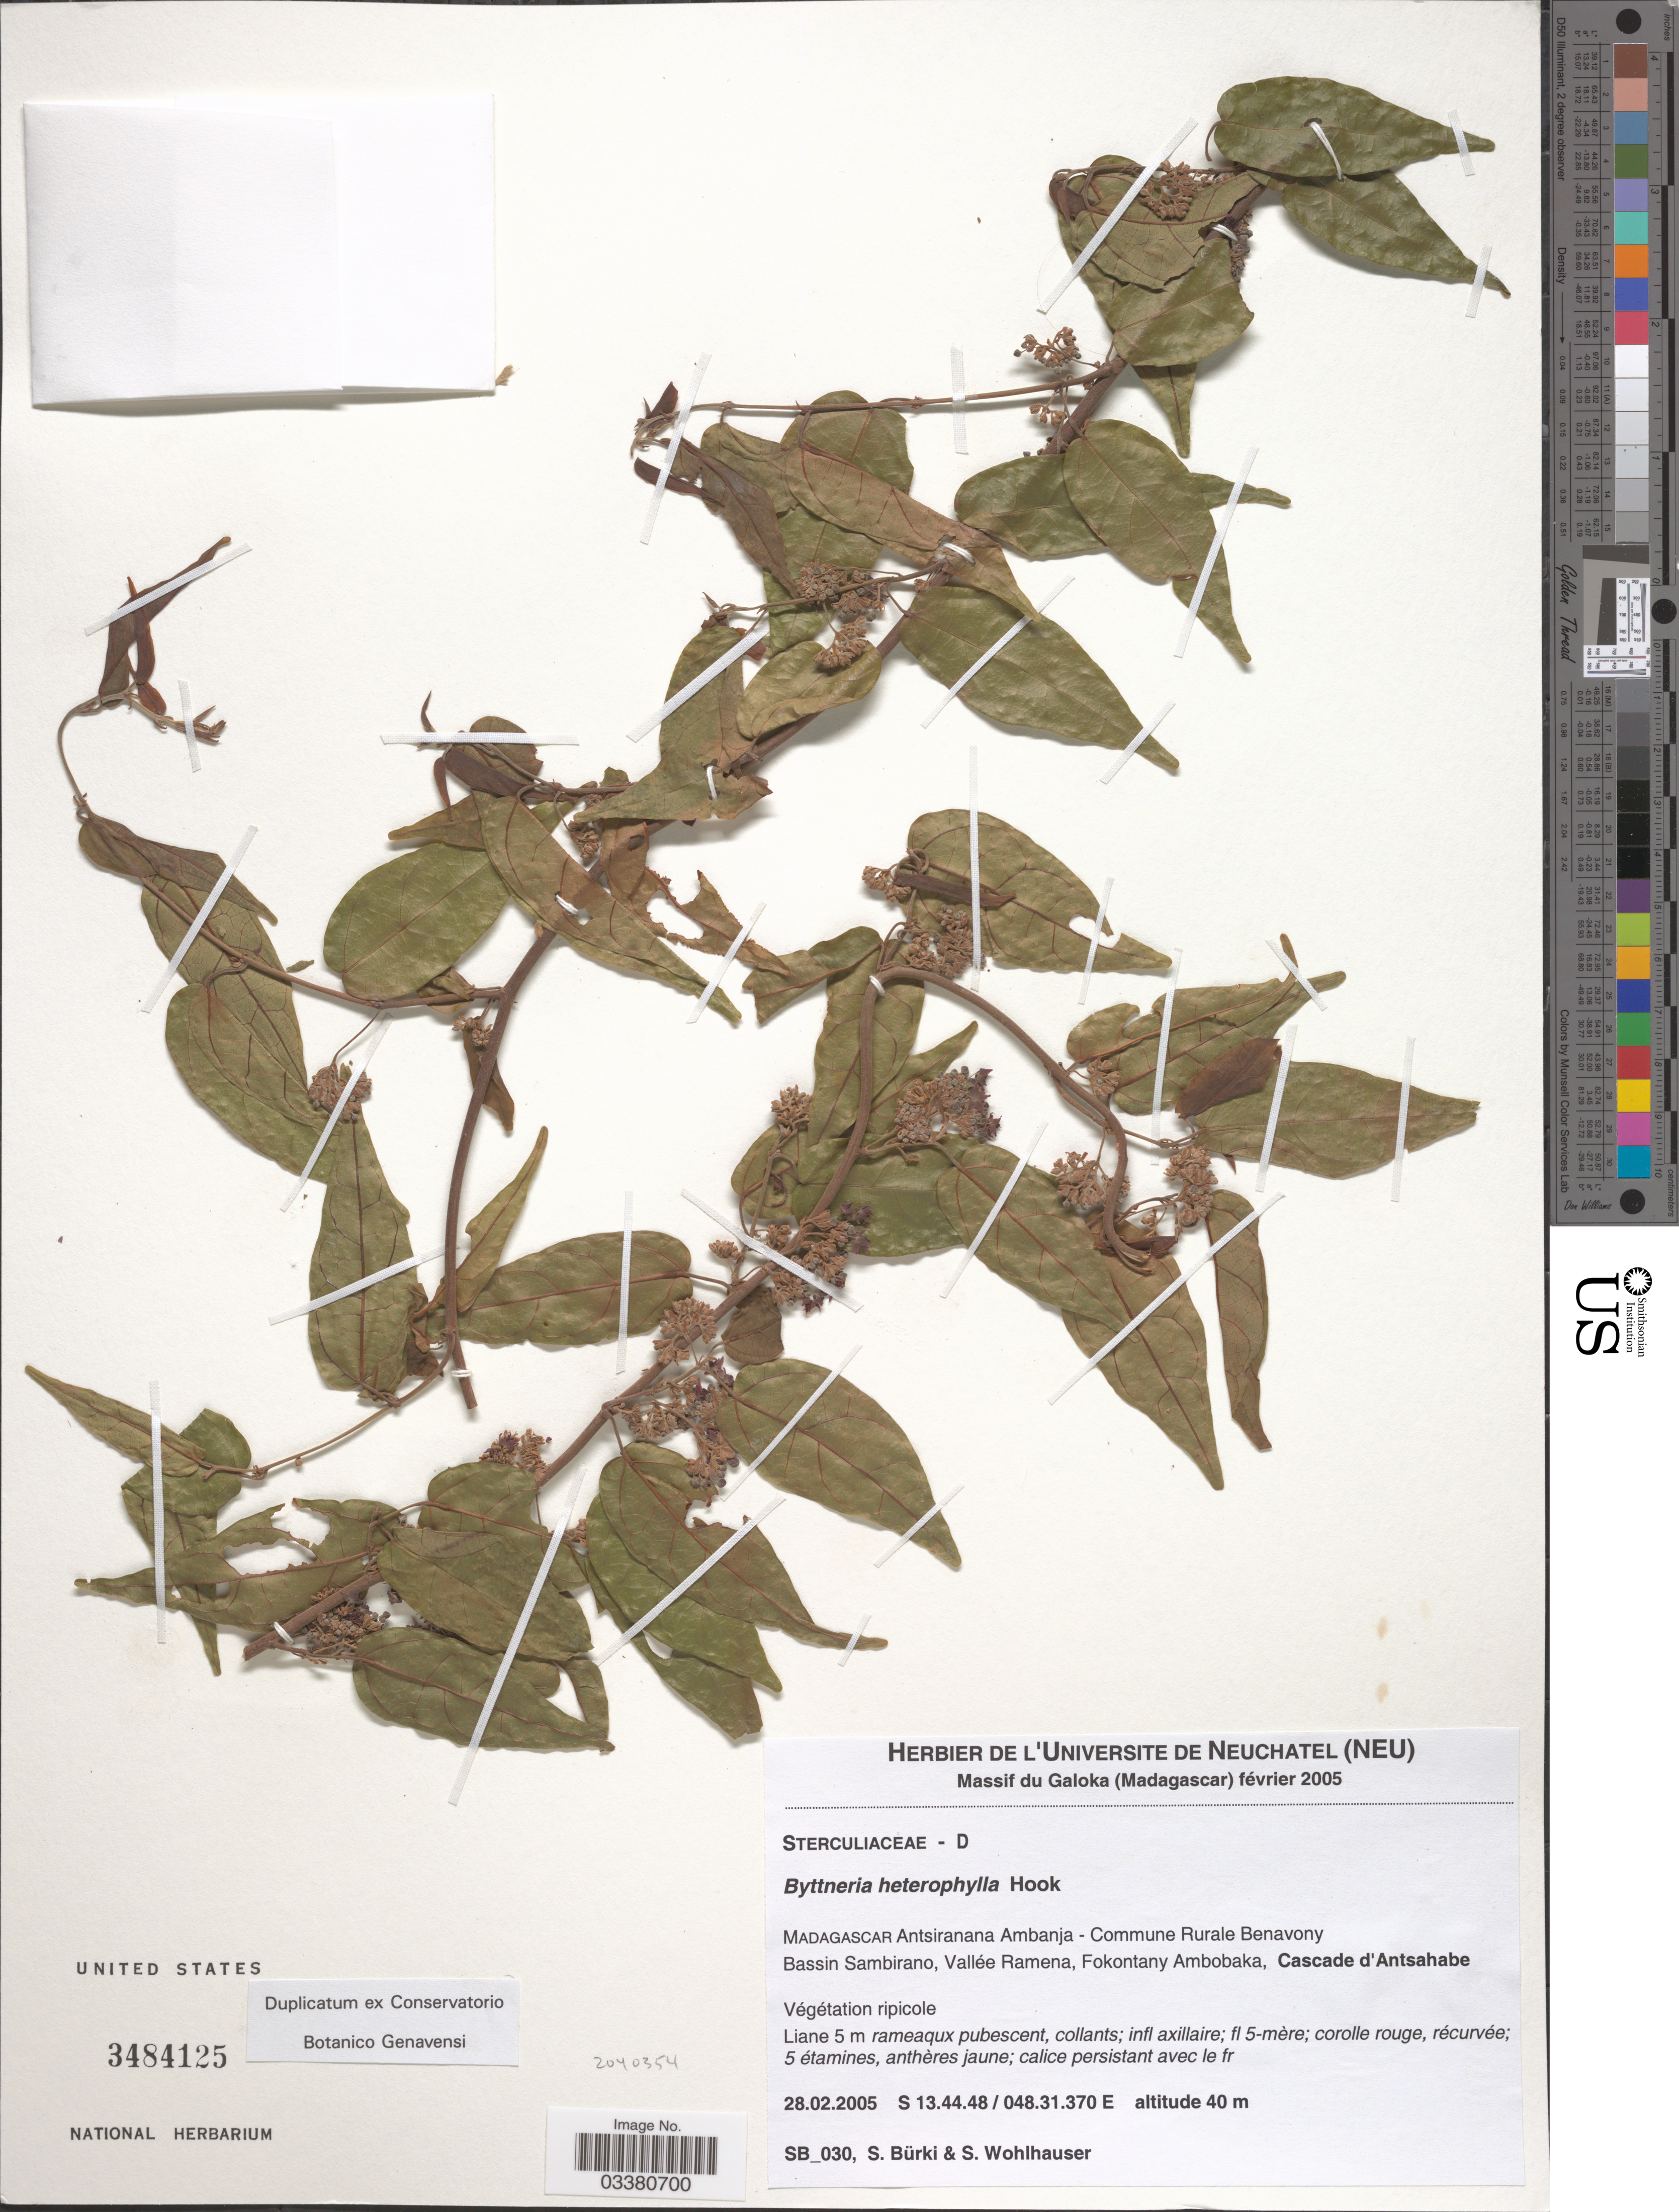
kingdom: Plantae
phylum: Tracheophyta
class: Magnoliopsida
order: Malvales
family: Malvaceae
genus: Byttneria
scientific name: Byttneria heterophylla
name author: Hook.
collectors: S. Bürki & S. Wohlhauser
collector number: SB_030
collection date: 2005-02-28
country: Madagascar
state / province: Diana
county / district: Ambanja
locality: Ambanja- Commune Rurale Benavony. Bassin Sambirano, Vallée Ramena, Fokontany Ambobaka, Cascade d'Antsahabe.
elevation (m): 40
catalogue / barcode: US 3484125